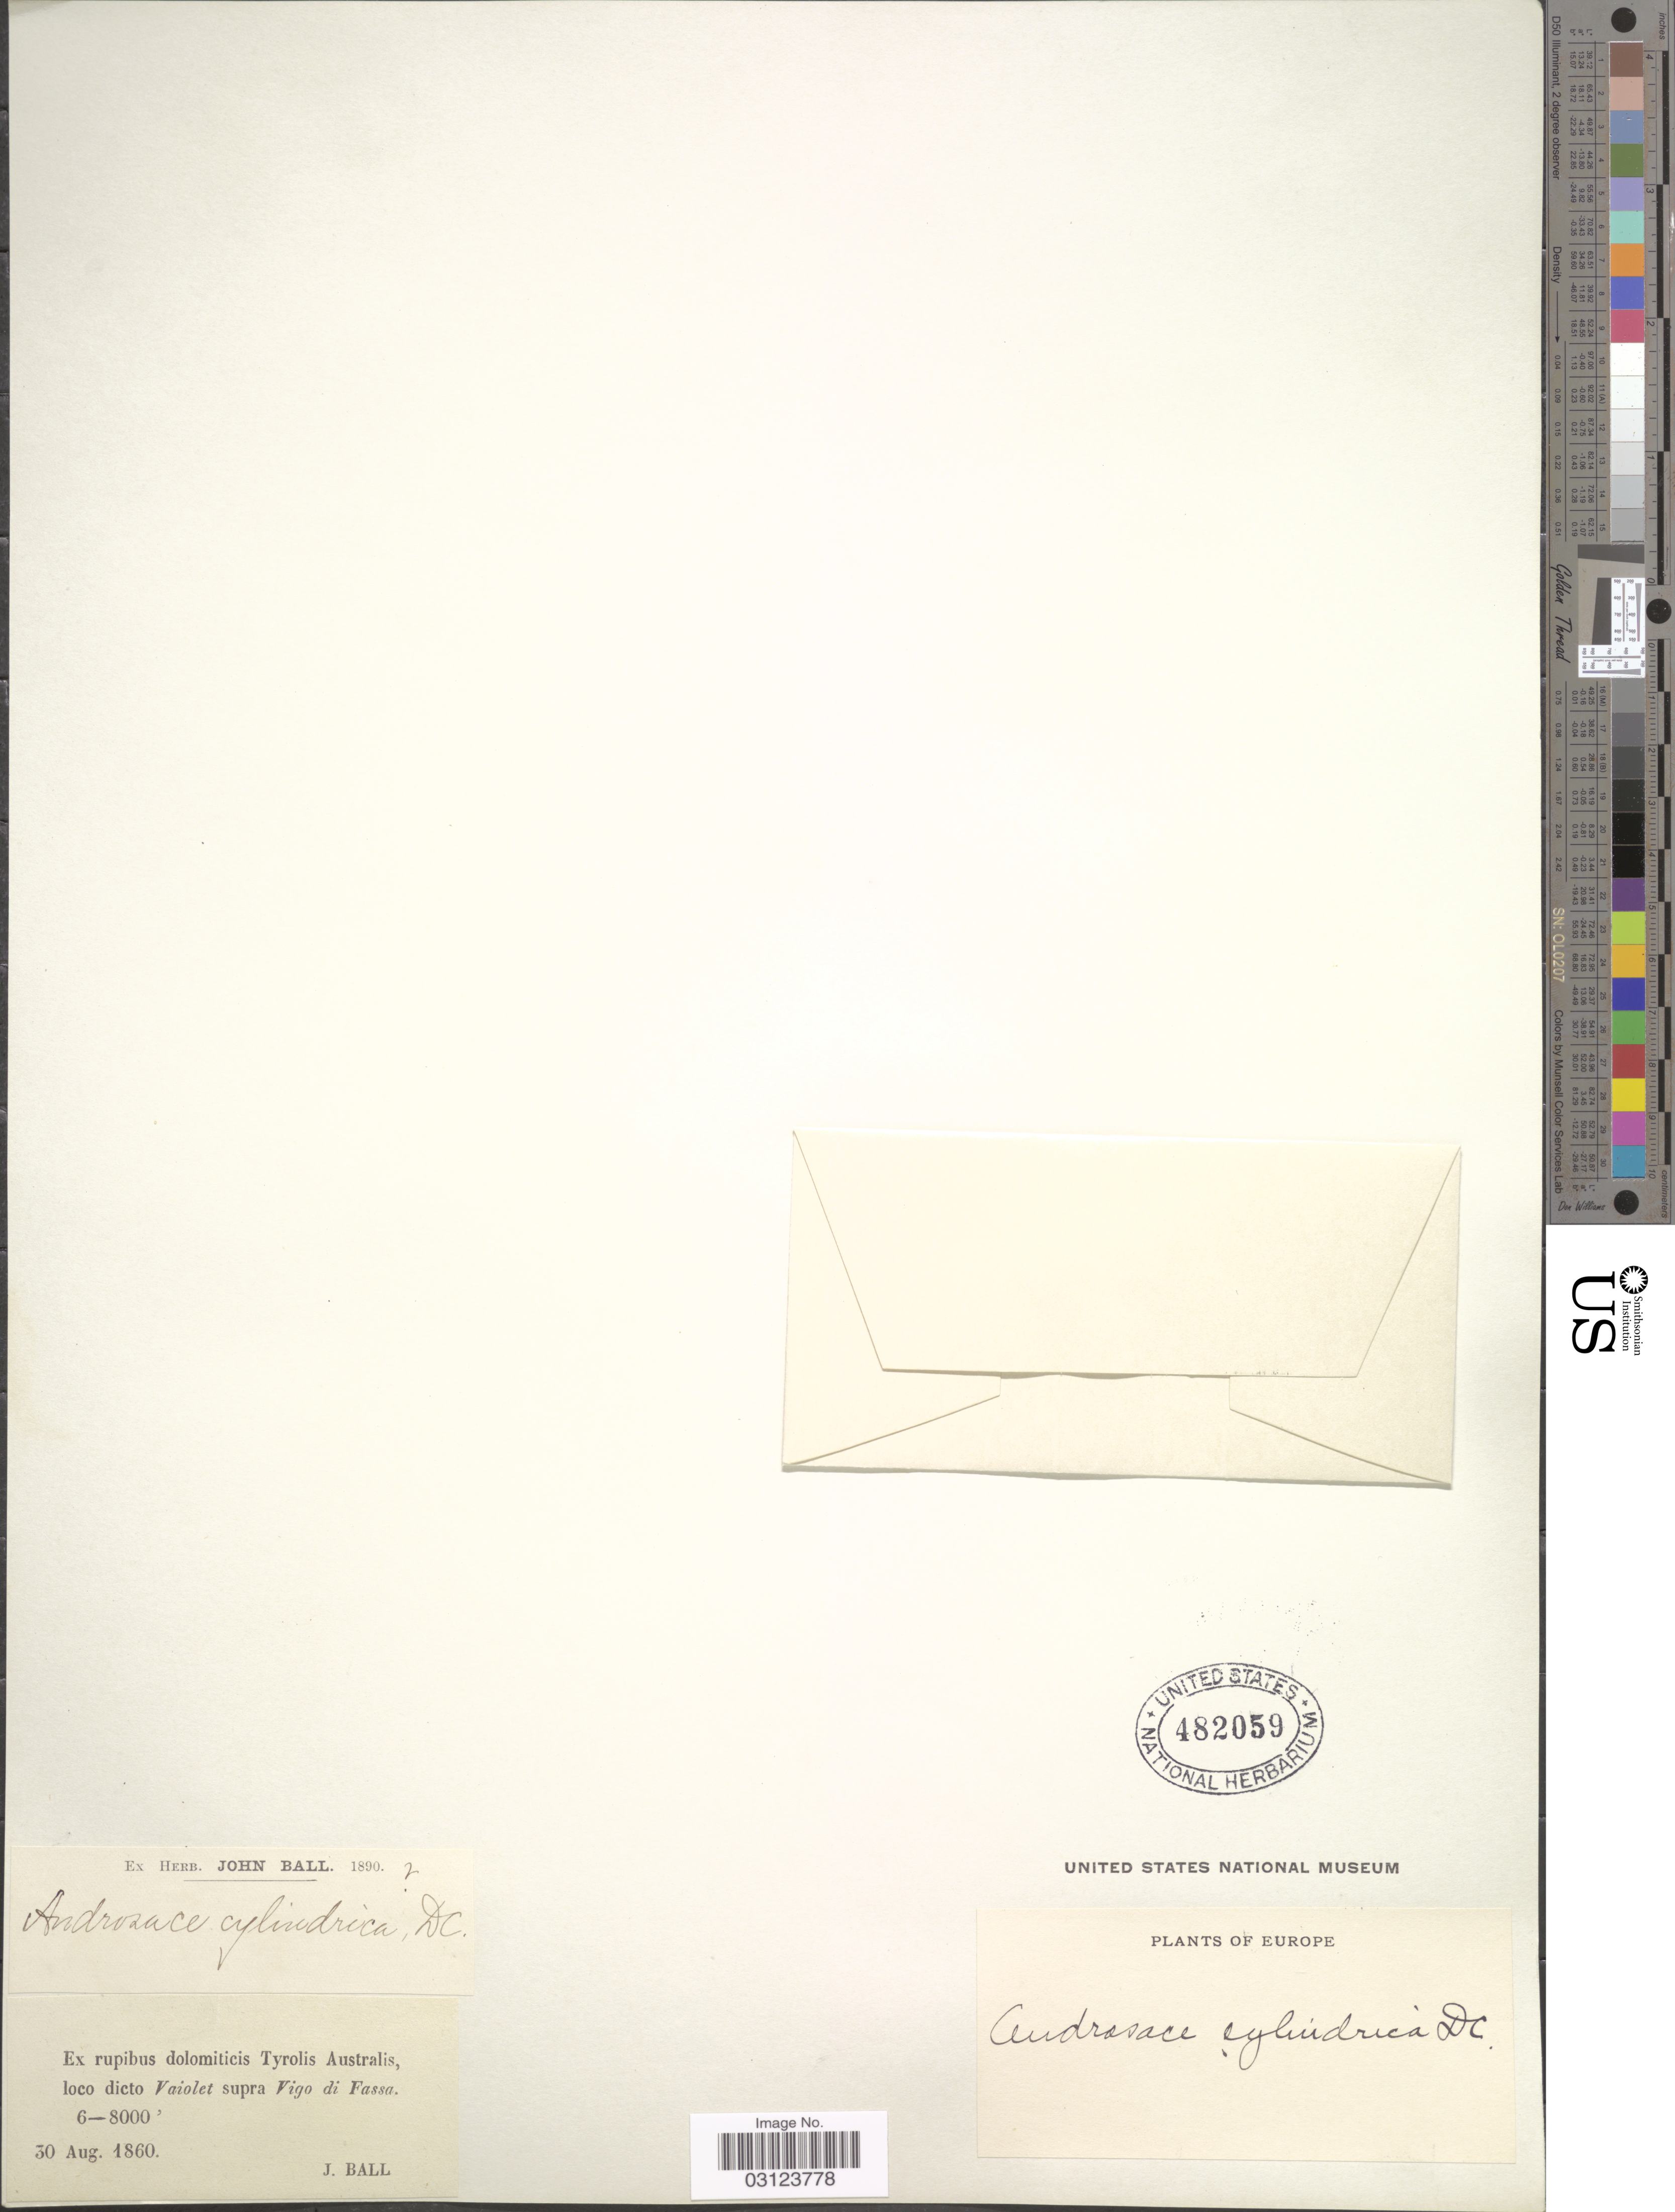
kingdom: Plantae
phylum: Tracheophyta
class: Magnoliopsida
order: Ericales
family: Primulaceae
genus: Androsace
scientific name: Androsace cylindrica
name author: DC.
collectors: J. Ball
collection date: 1860-08-30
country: Italy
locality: Ex rupibus dolomiticis Tyrolis Australis, loco dicto Vaiolet supra Vigo di Fassa. Europe.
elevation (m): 1829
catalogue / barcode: US 482059